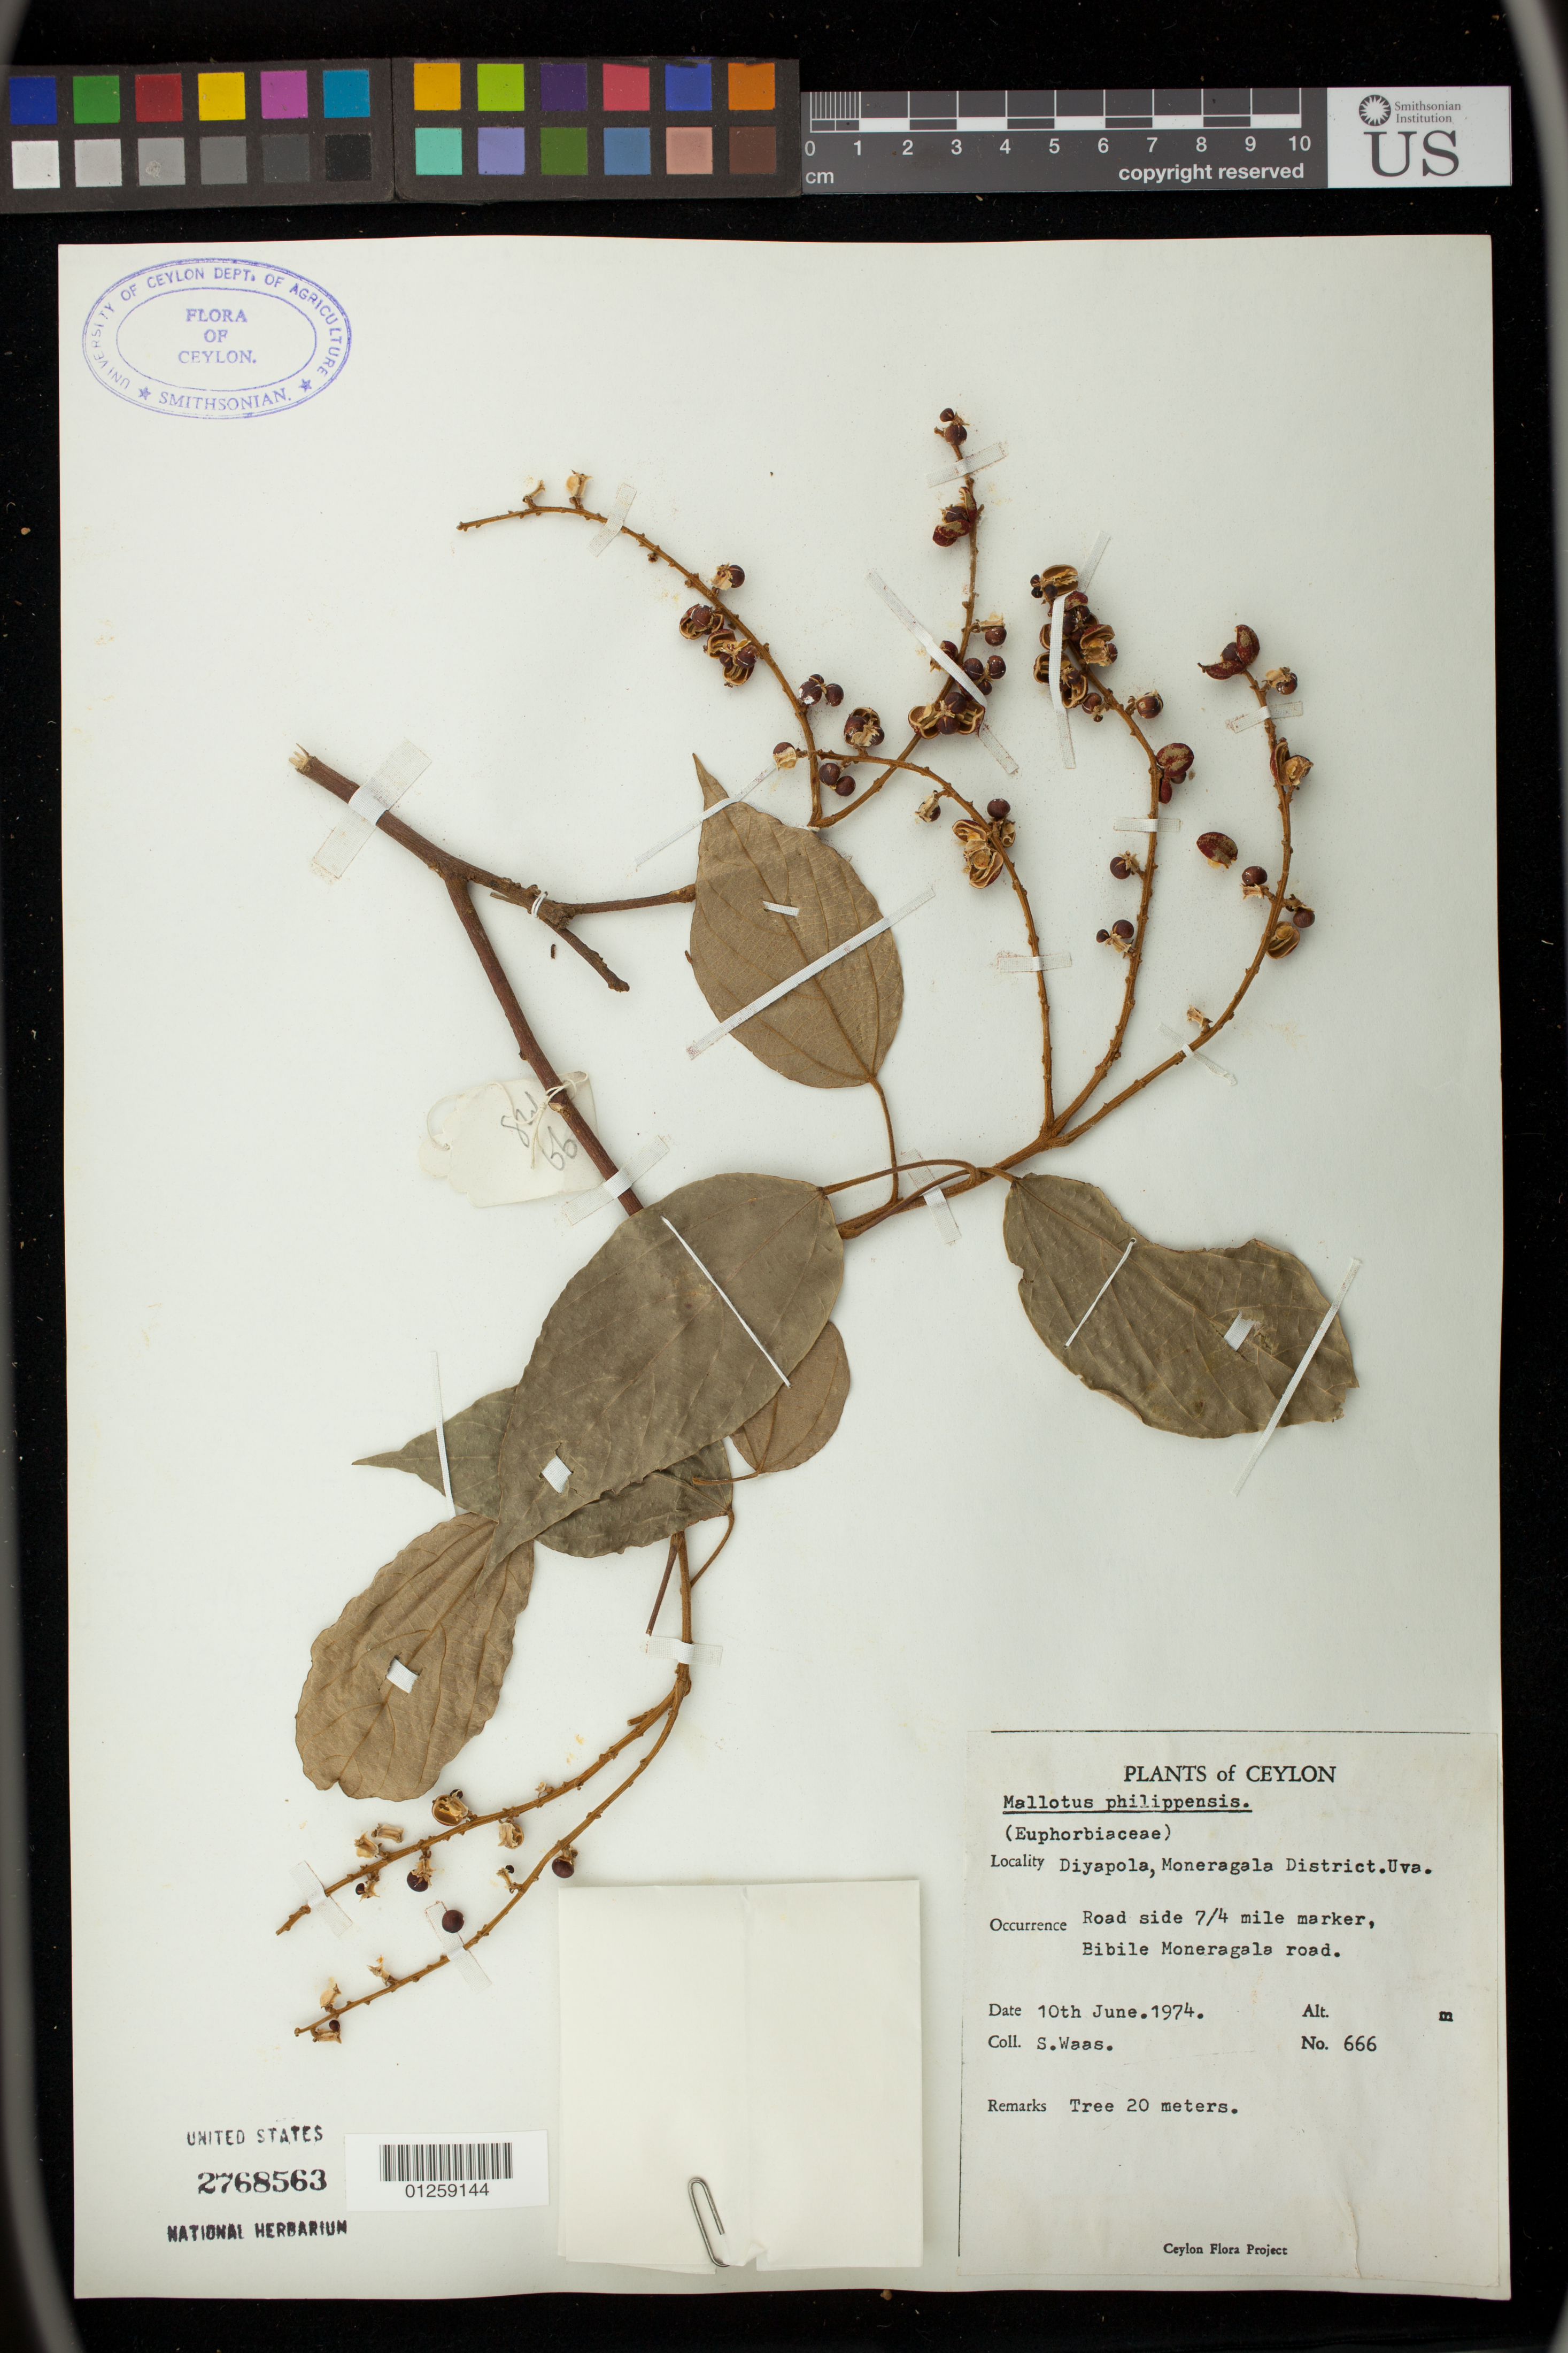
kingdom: Plantae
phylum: Tracheophyta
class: Magnoliopsida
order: Malpighiales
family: Euphorbiaceae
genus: Mallotus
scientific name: Mallotus philippensis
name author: (Lam.) Müll. Arg.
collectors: S. Waas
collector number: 666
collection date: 1974-06-10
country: Sri Lanka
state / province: Uva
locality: Diyapola, Moneragala [Monaragala]District. Road side 7/4 mile marker, Bibile Moneragala road.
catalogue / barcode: US 2768563